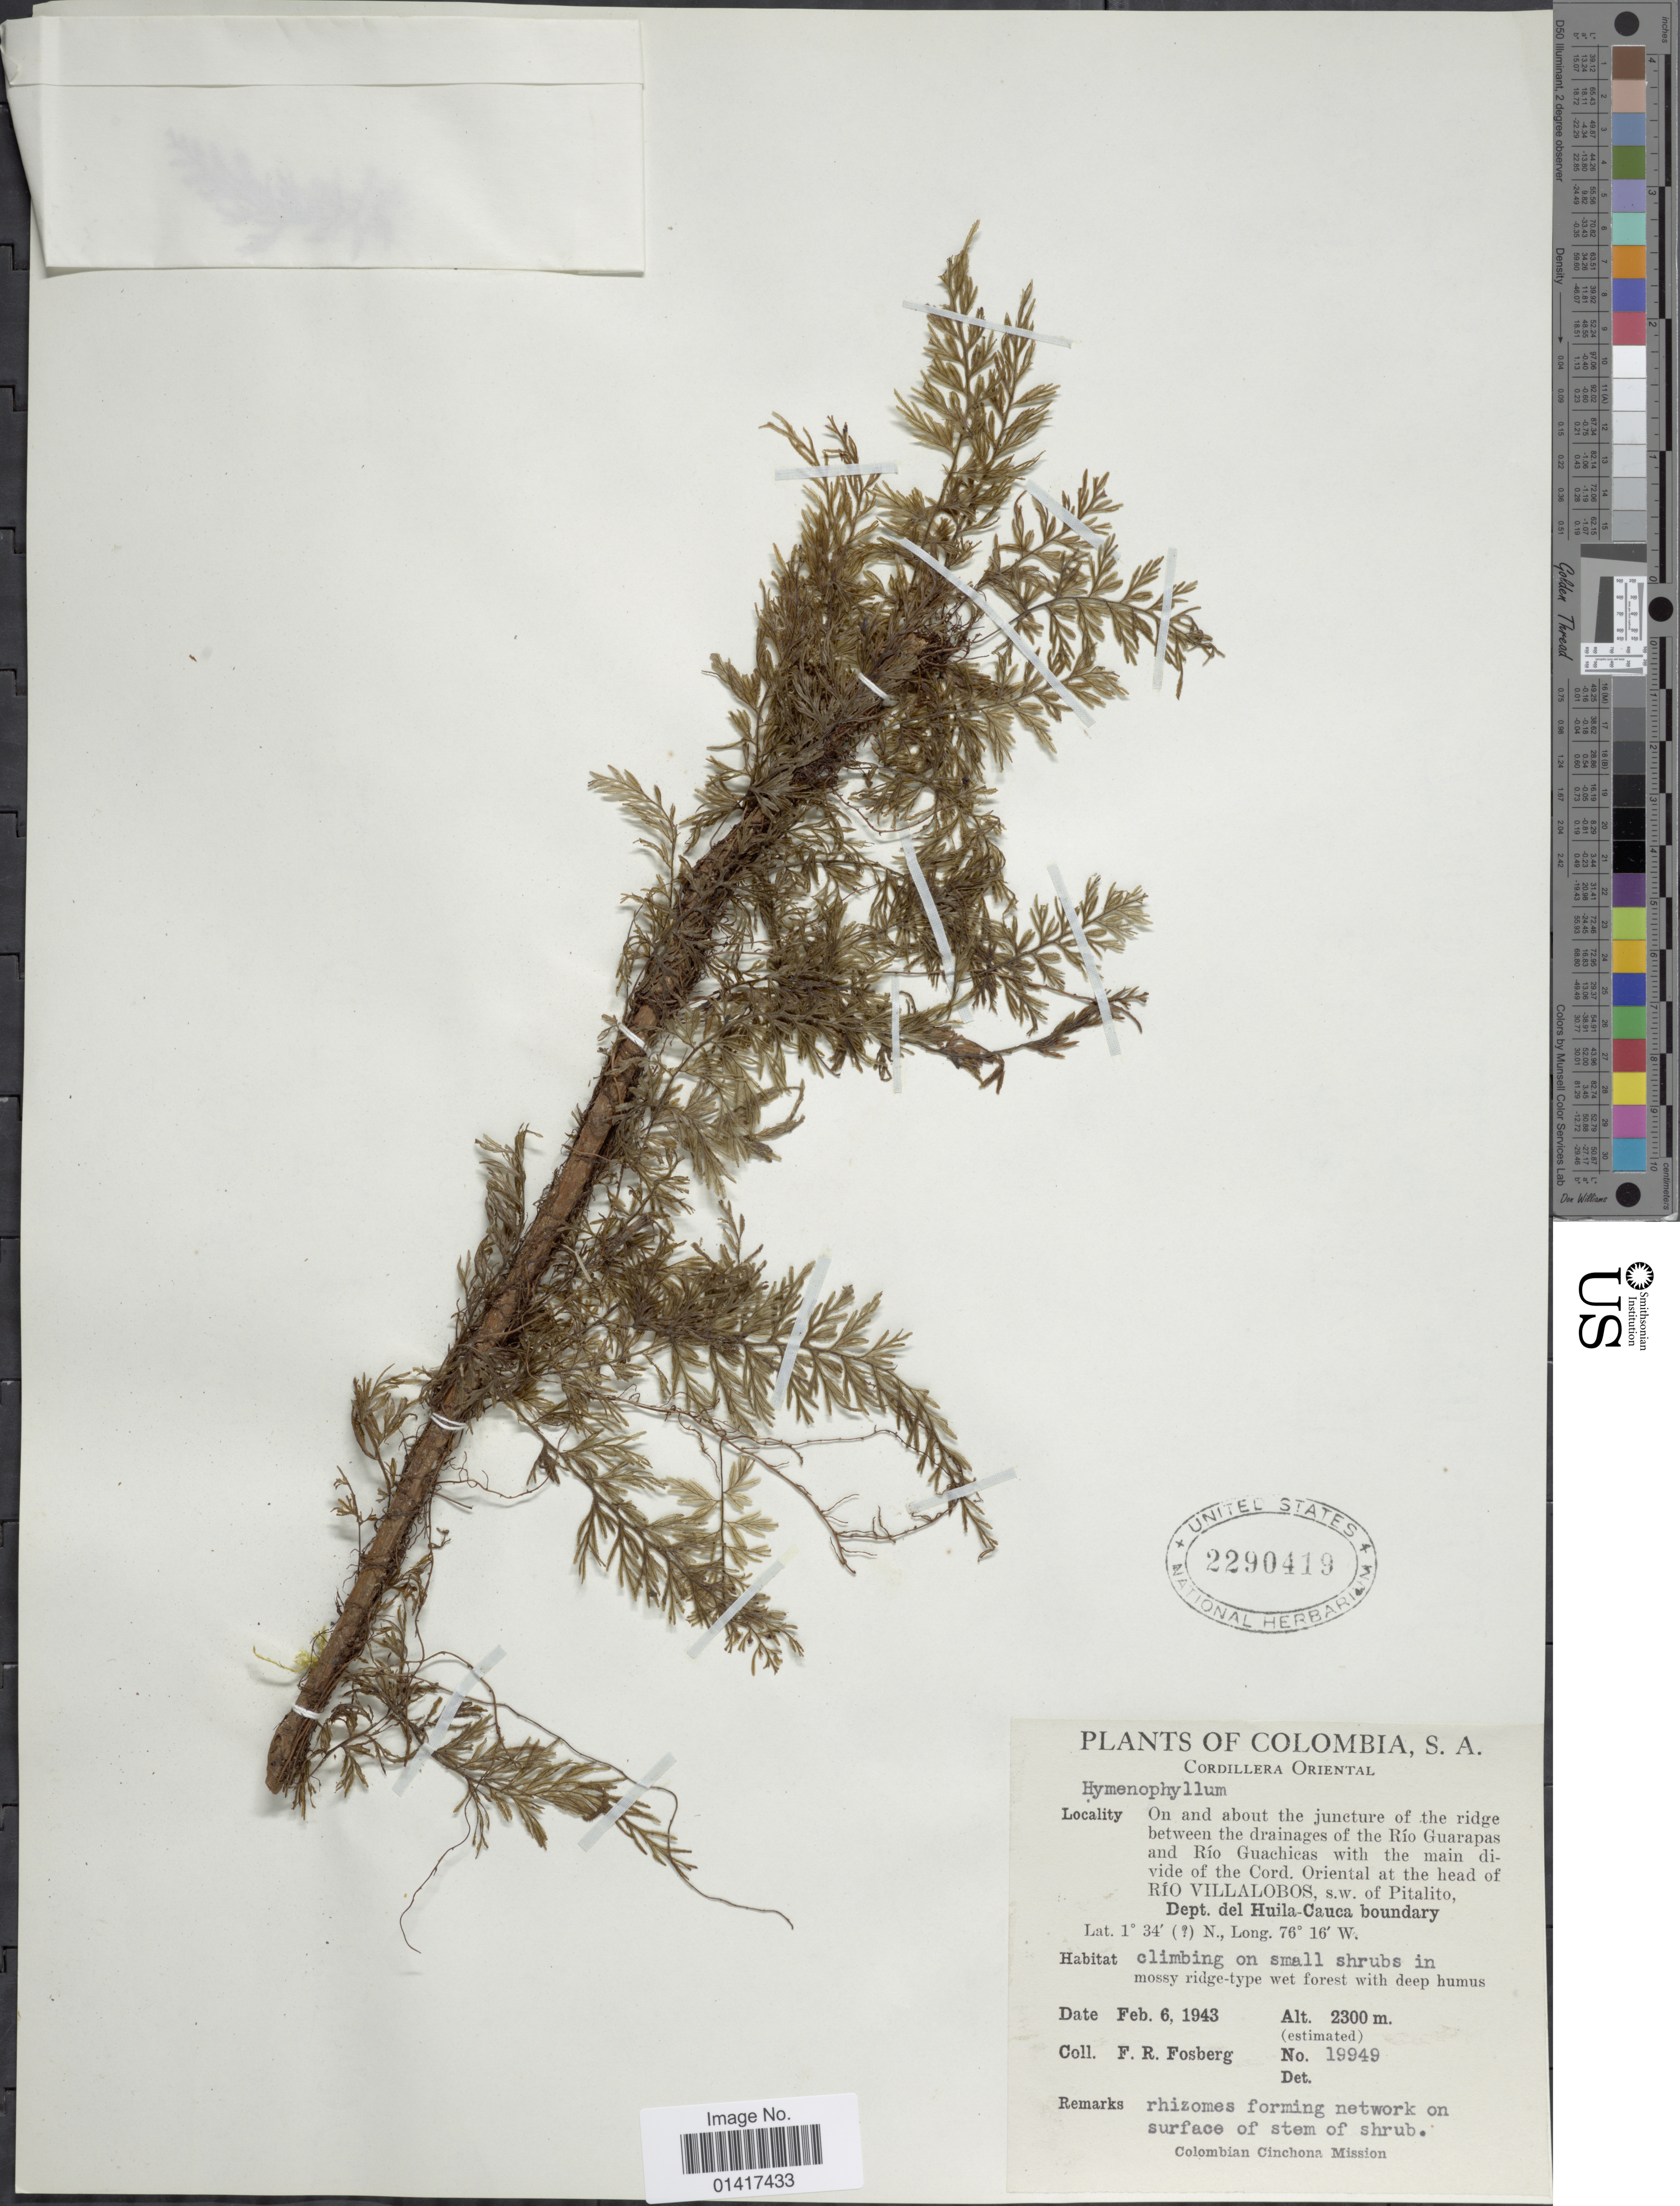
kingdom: Plantae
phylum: Tracheophyta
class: Polypodiopsida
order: Hymenophyllales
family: Hymenophyllaceae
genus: Hymenophyllum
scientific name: Hymenophyllum sp.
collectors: F. R. Fosberg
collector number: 19949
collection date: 1943-02-06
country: Colombia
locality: On and about the juncture of the ridge between the drainages of the Rio Guarapas and Rio Guachicas with the main divide of the Cord. Oriental at the head of Rio Villalobos, s.w. of Pitalito, Dept. del Huila-Cauca boundary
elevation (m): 2300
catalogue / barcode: US 2290419